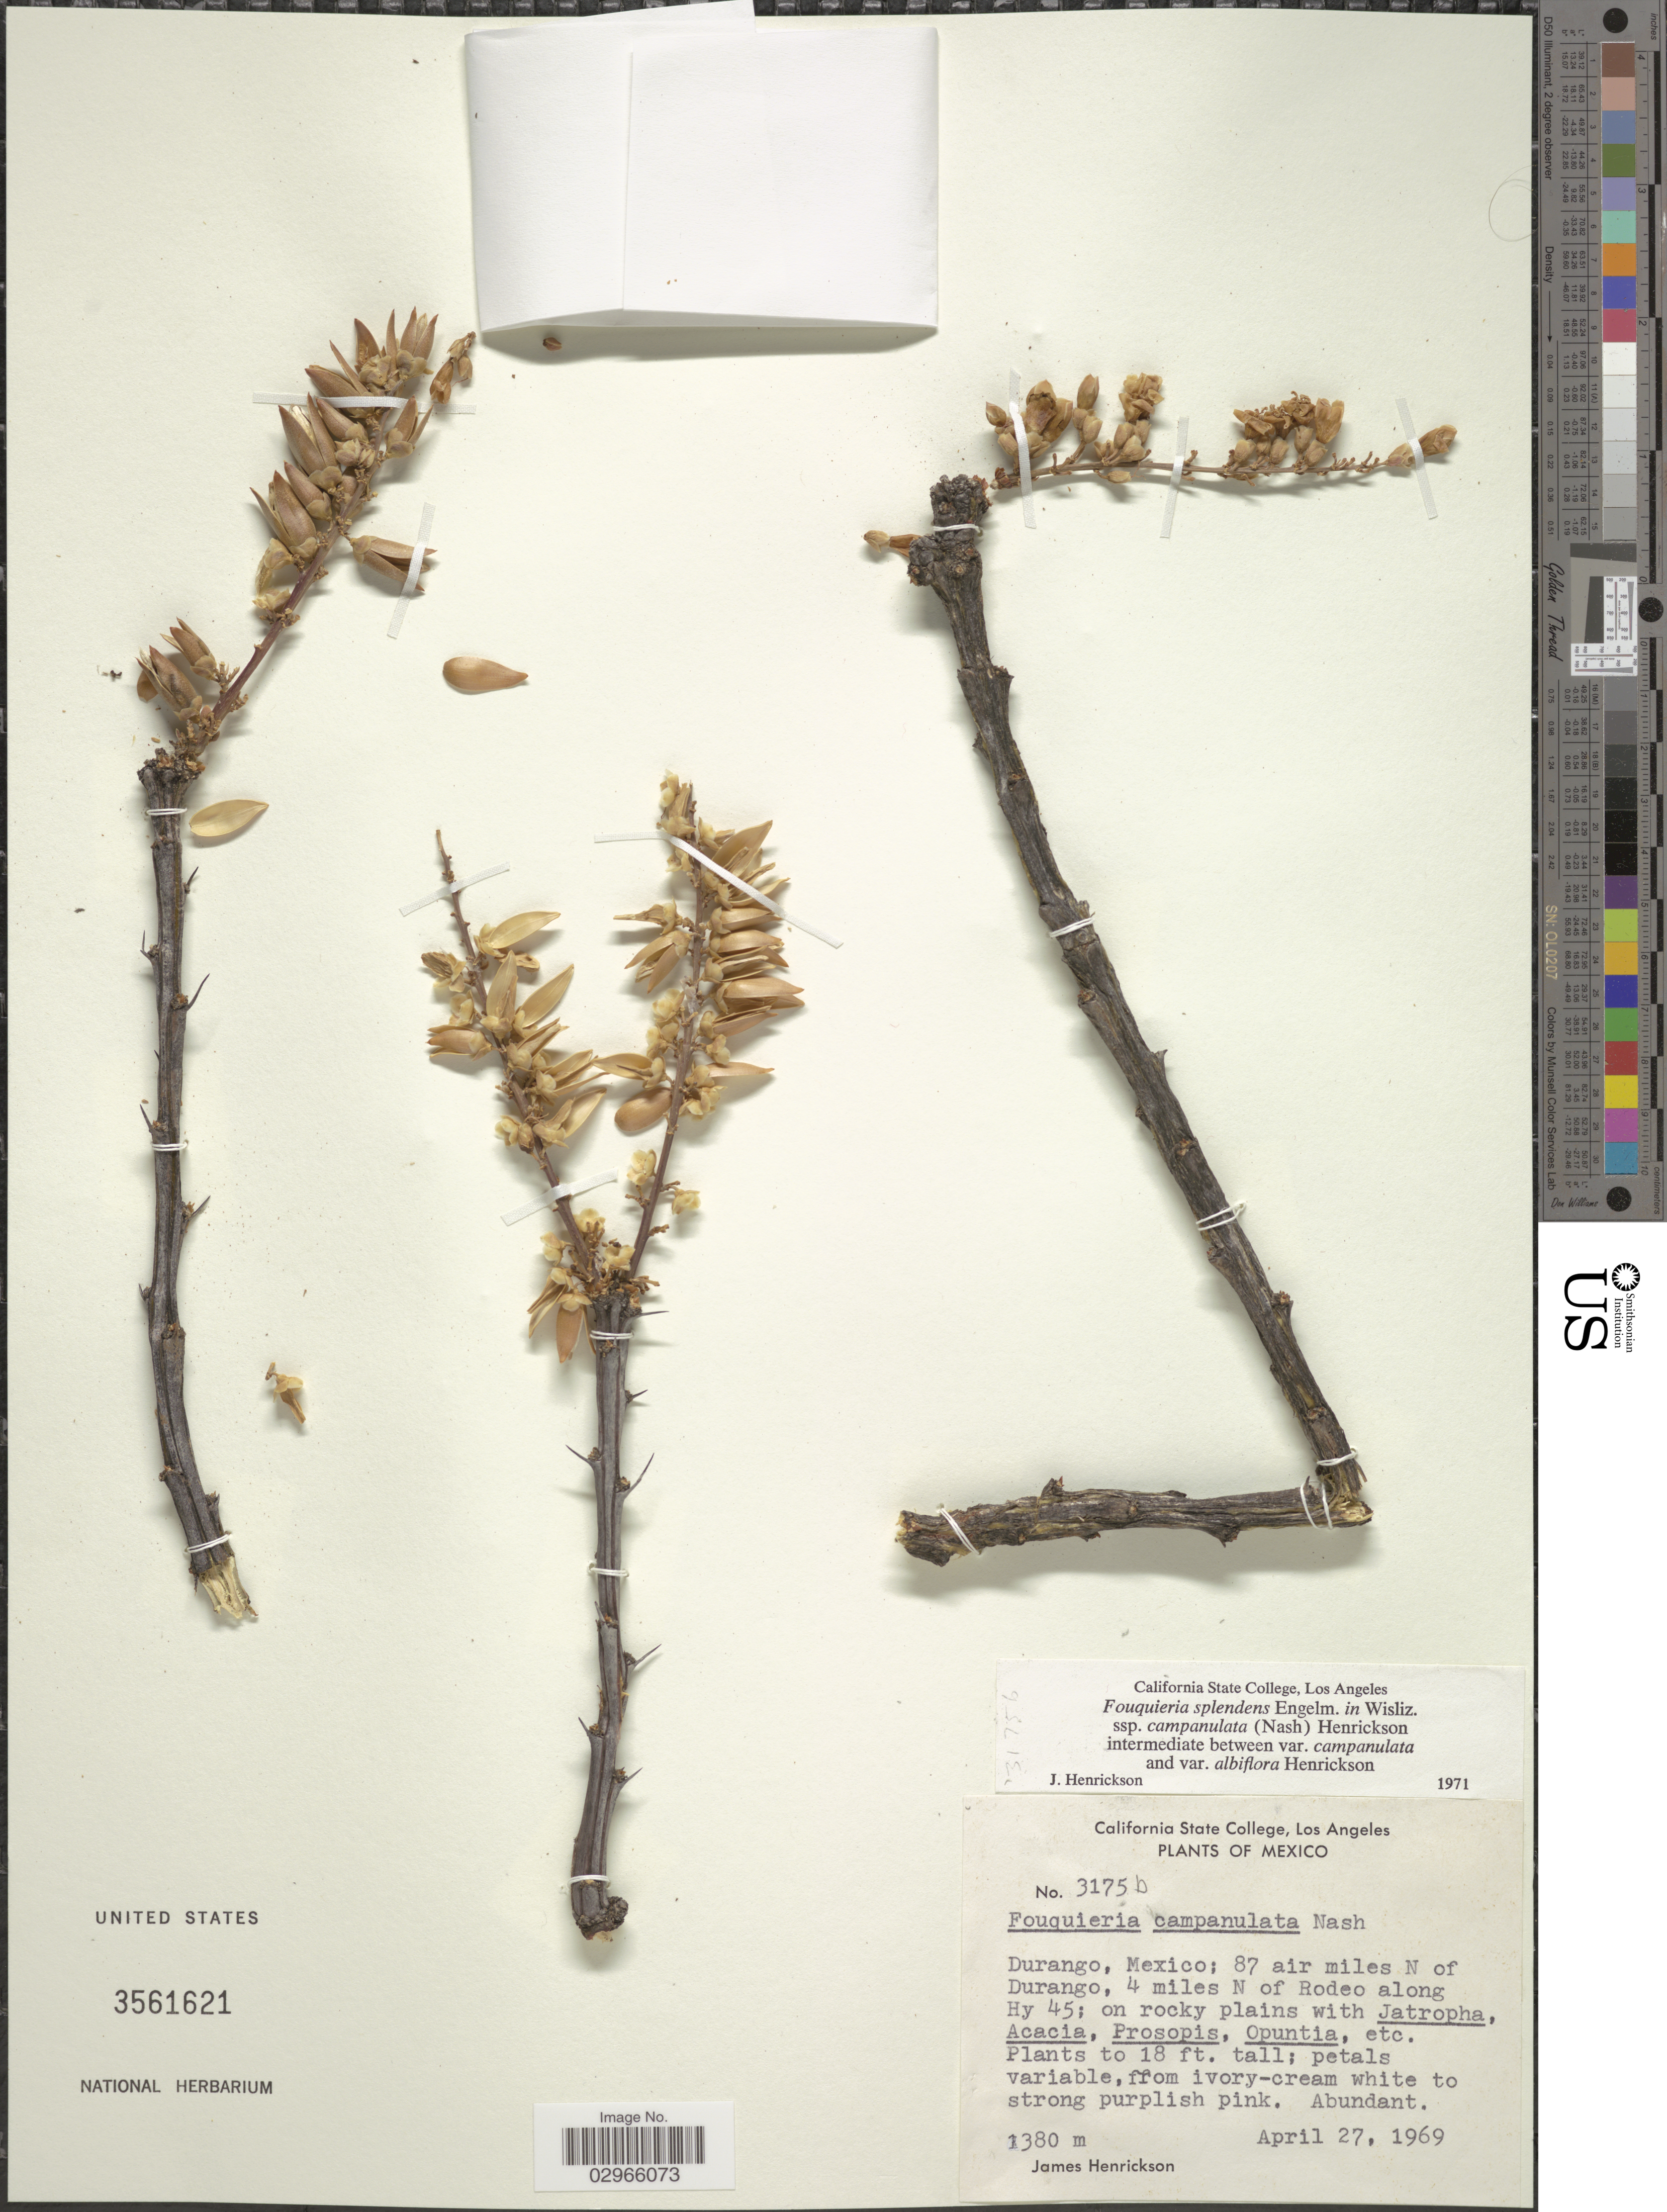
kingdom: Plantae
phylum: Tracheophyta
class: Magnoliopsida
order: Ericales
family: Fouquieriaceae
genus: Fouquieria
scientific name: Fouquieria splendens subsp. campanulata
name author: Engelm.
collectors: J. Henrickson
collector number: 3175b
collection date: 1969-04-27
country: Mexico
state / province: Durango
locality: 87 air miles N of Durango, 4 miles N of Rodeo along Hy 45.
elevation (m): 1380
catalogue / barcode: US 3561621